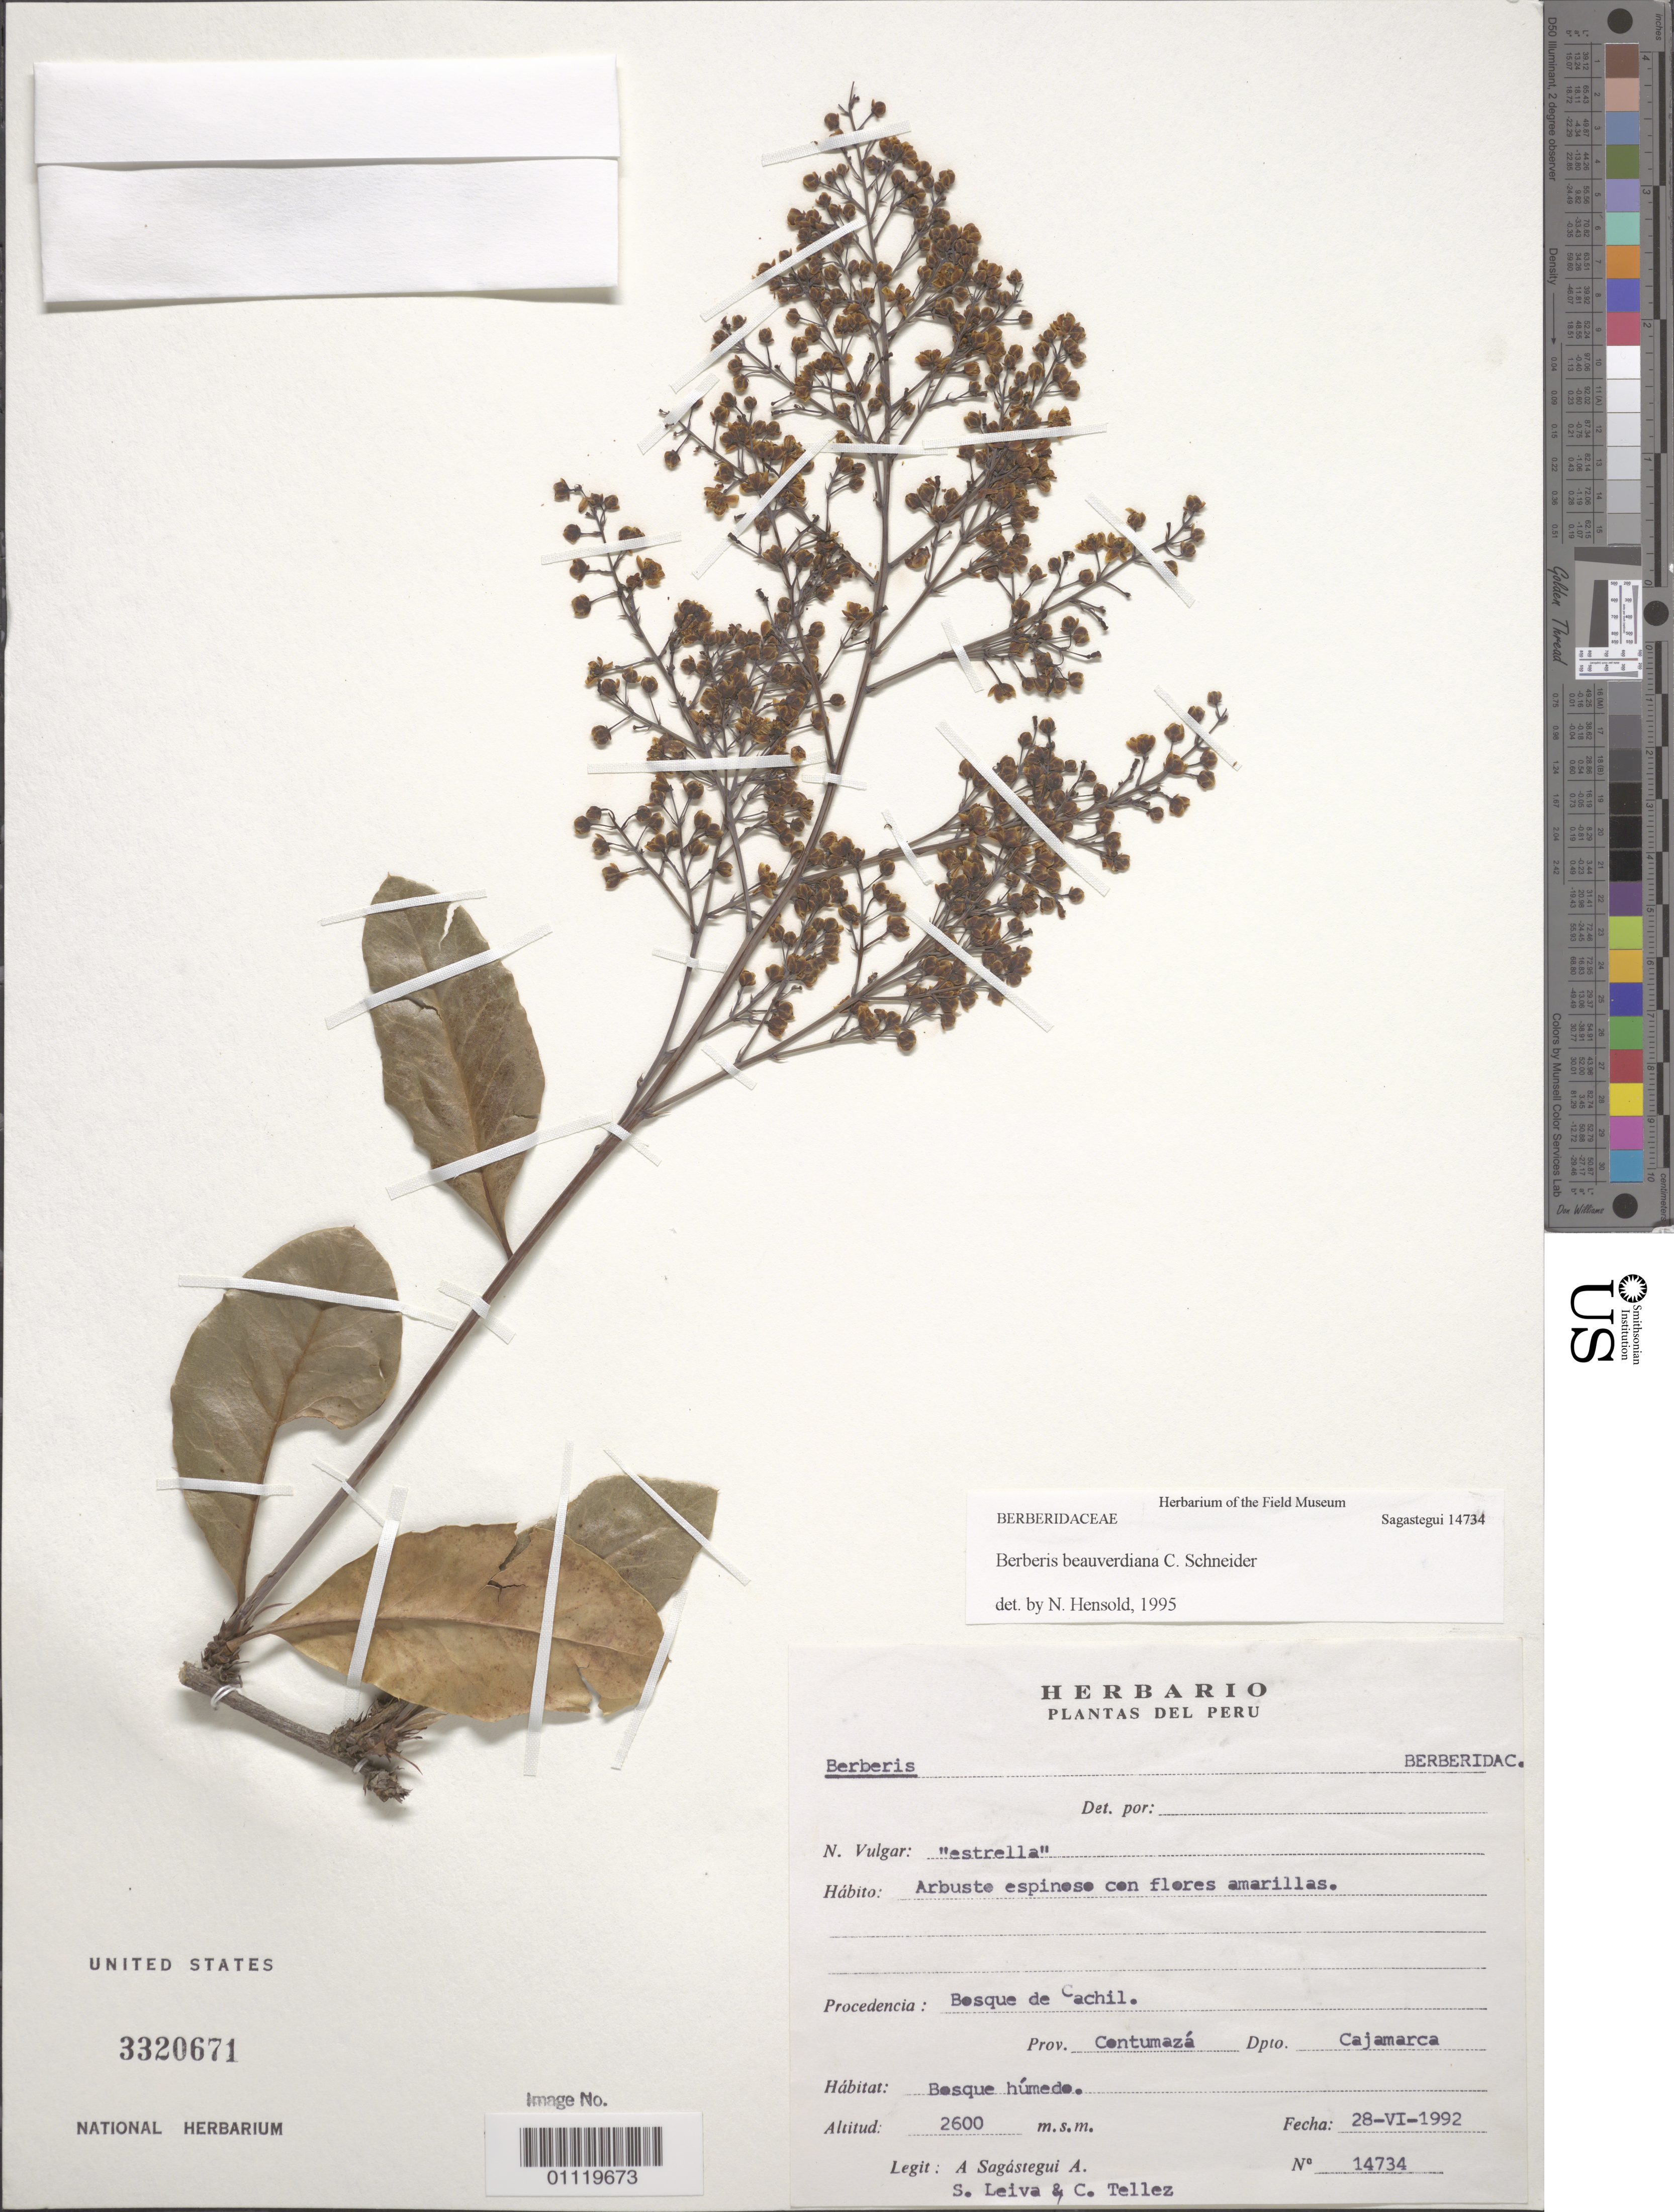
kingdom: Plantae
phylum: Tracheophyta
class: Magnoliopsida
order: Ranunculales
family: Berberidaceae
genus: Berberis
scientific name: Berberis beauverdiana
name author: C.K. Schneid.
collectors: A. Sagástegui A., S. Leiva G. & C. Téllez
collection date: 1992-06-28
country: Peru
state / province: Cajamarca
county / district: Contumazá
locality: Cachil woods (?).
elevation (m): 2600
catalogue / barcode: US 3320671